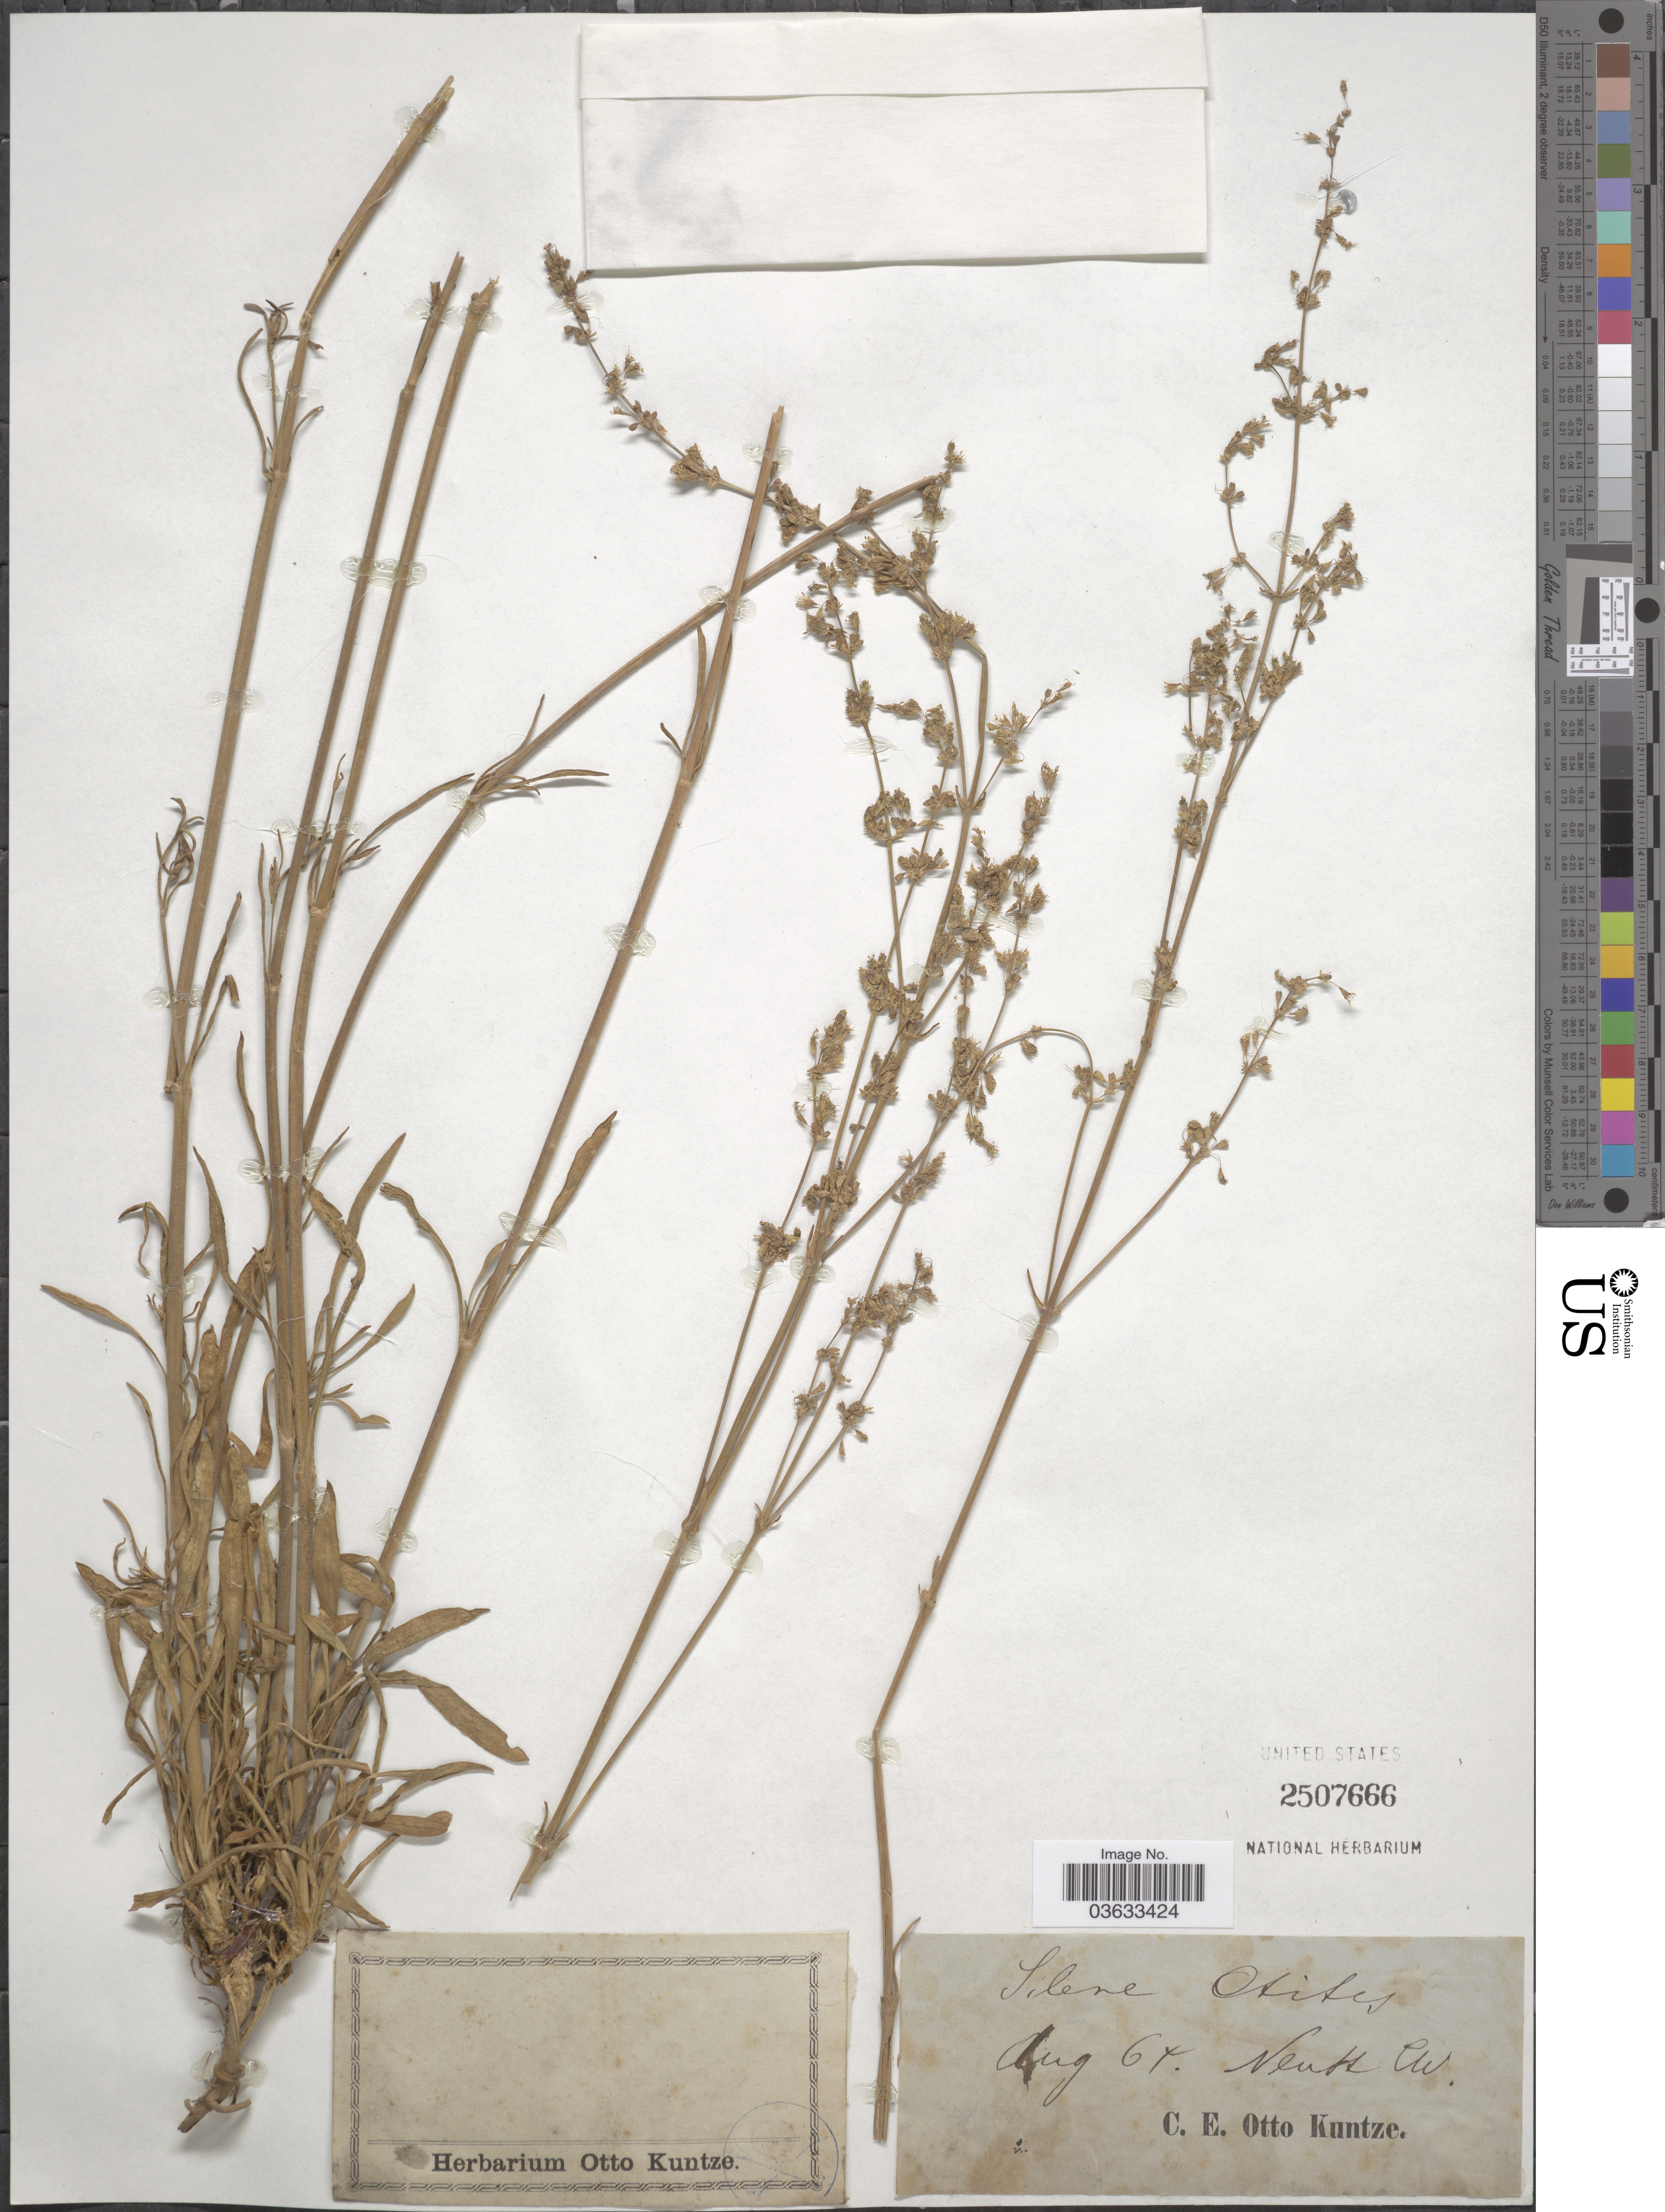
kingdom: Plantae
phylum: Tracheophyta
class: Magnoliopsida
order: Caryophyllales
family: Caryophyllaceae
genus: Silene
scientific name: Silene otites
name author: (L.) Wibel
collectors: C.E.O. Kuntze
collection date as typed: Transcribed d/m/y: /8/64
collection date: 1864-08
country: Germany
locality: Neust CW. [interpreted]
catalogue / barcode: US 2507666